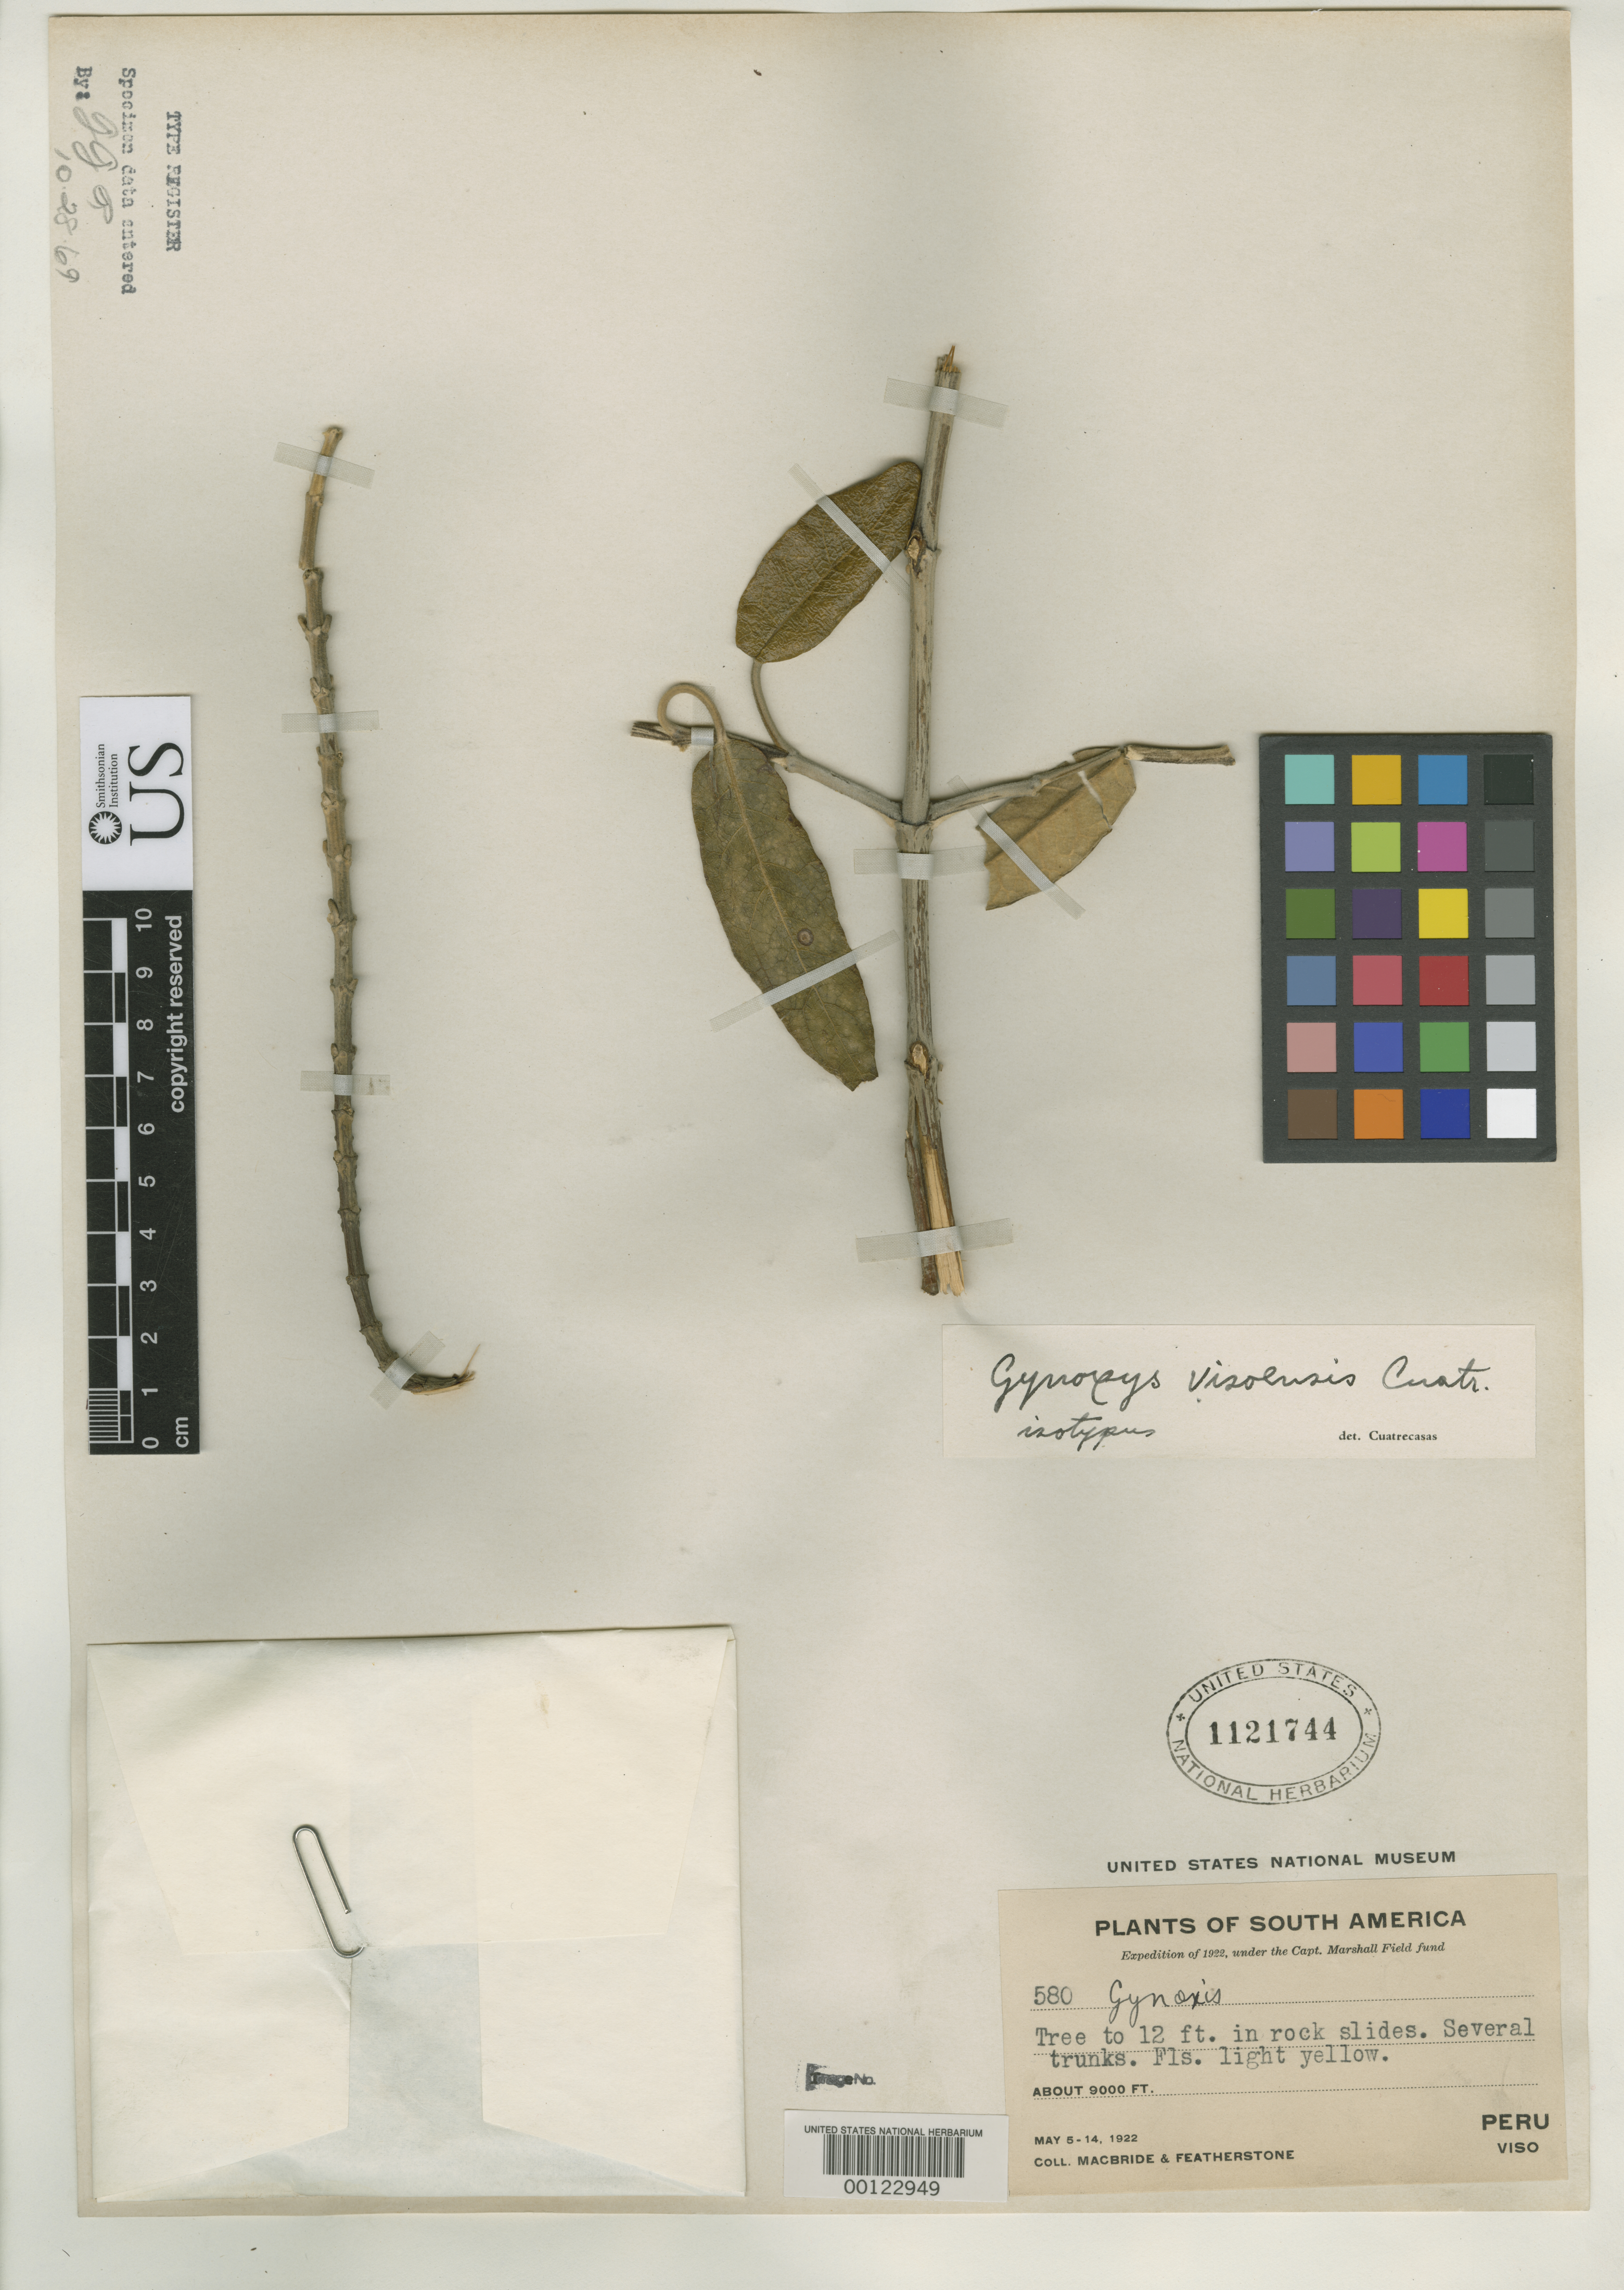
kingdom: Plantae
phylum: Tracheophyta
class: Magnoliopsida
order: Asterales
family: Asteraceae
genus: Gynoxys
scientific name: Gynoxys visoensis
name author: Cuatrec.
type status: Isotype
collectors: J. F. Macbride & W. Featherstone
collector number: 580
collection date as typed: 05 May 1922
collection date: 1922-05-05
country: Peru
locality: Viso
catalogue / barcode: US 1121744